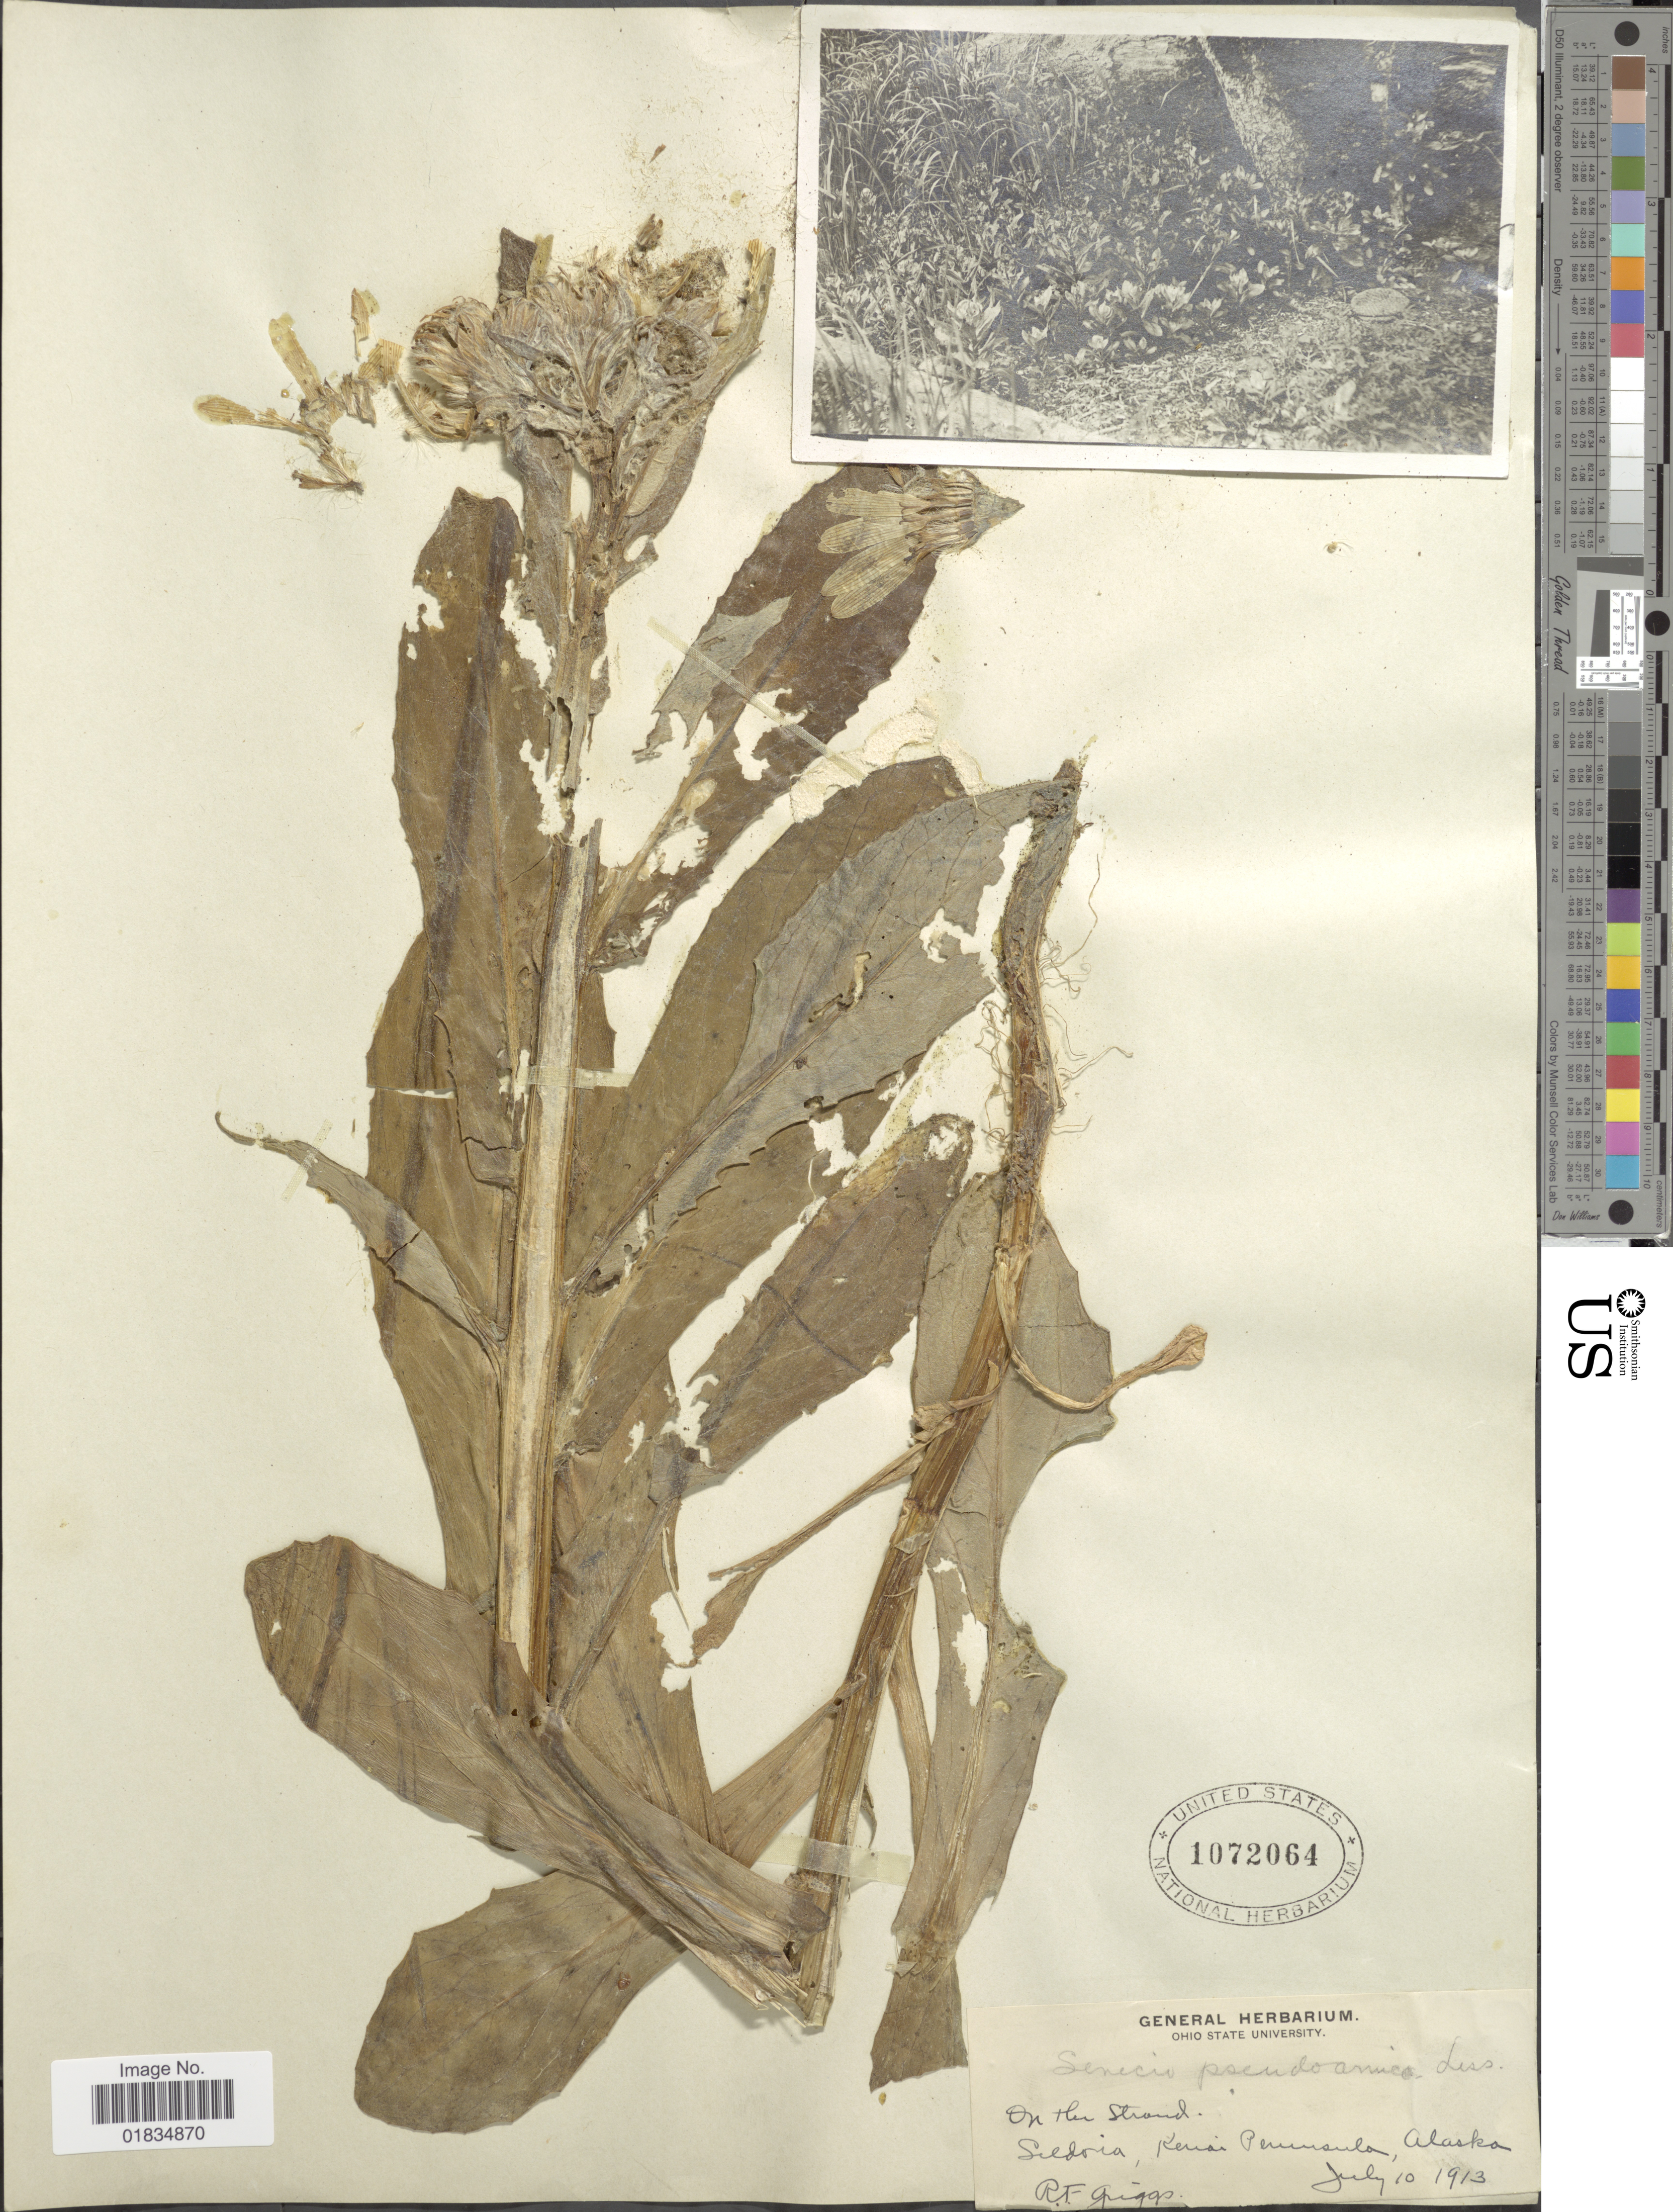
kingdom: Plantae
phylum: Tracheophyta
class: Magnoliopsida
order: Asterales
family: Asteraceae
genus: Senecio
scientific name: Senecio pseudo-elegans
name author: Less.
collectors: R. F. Griggs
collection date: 1913-07-10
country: United States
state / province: Alaska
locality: Seldovia, Kenai Peninsula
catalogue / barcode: US 1072064